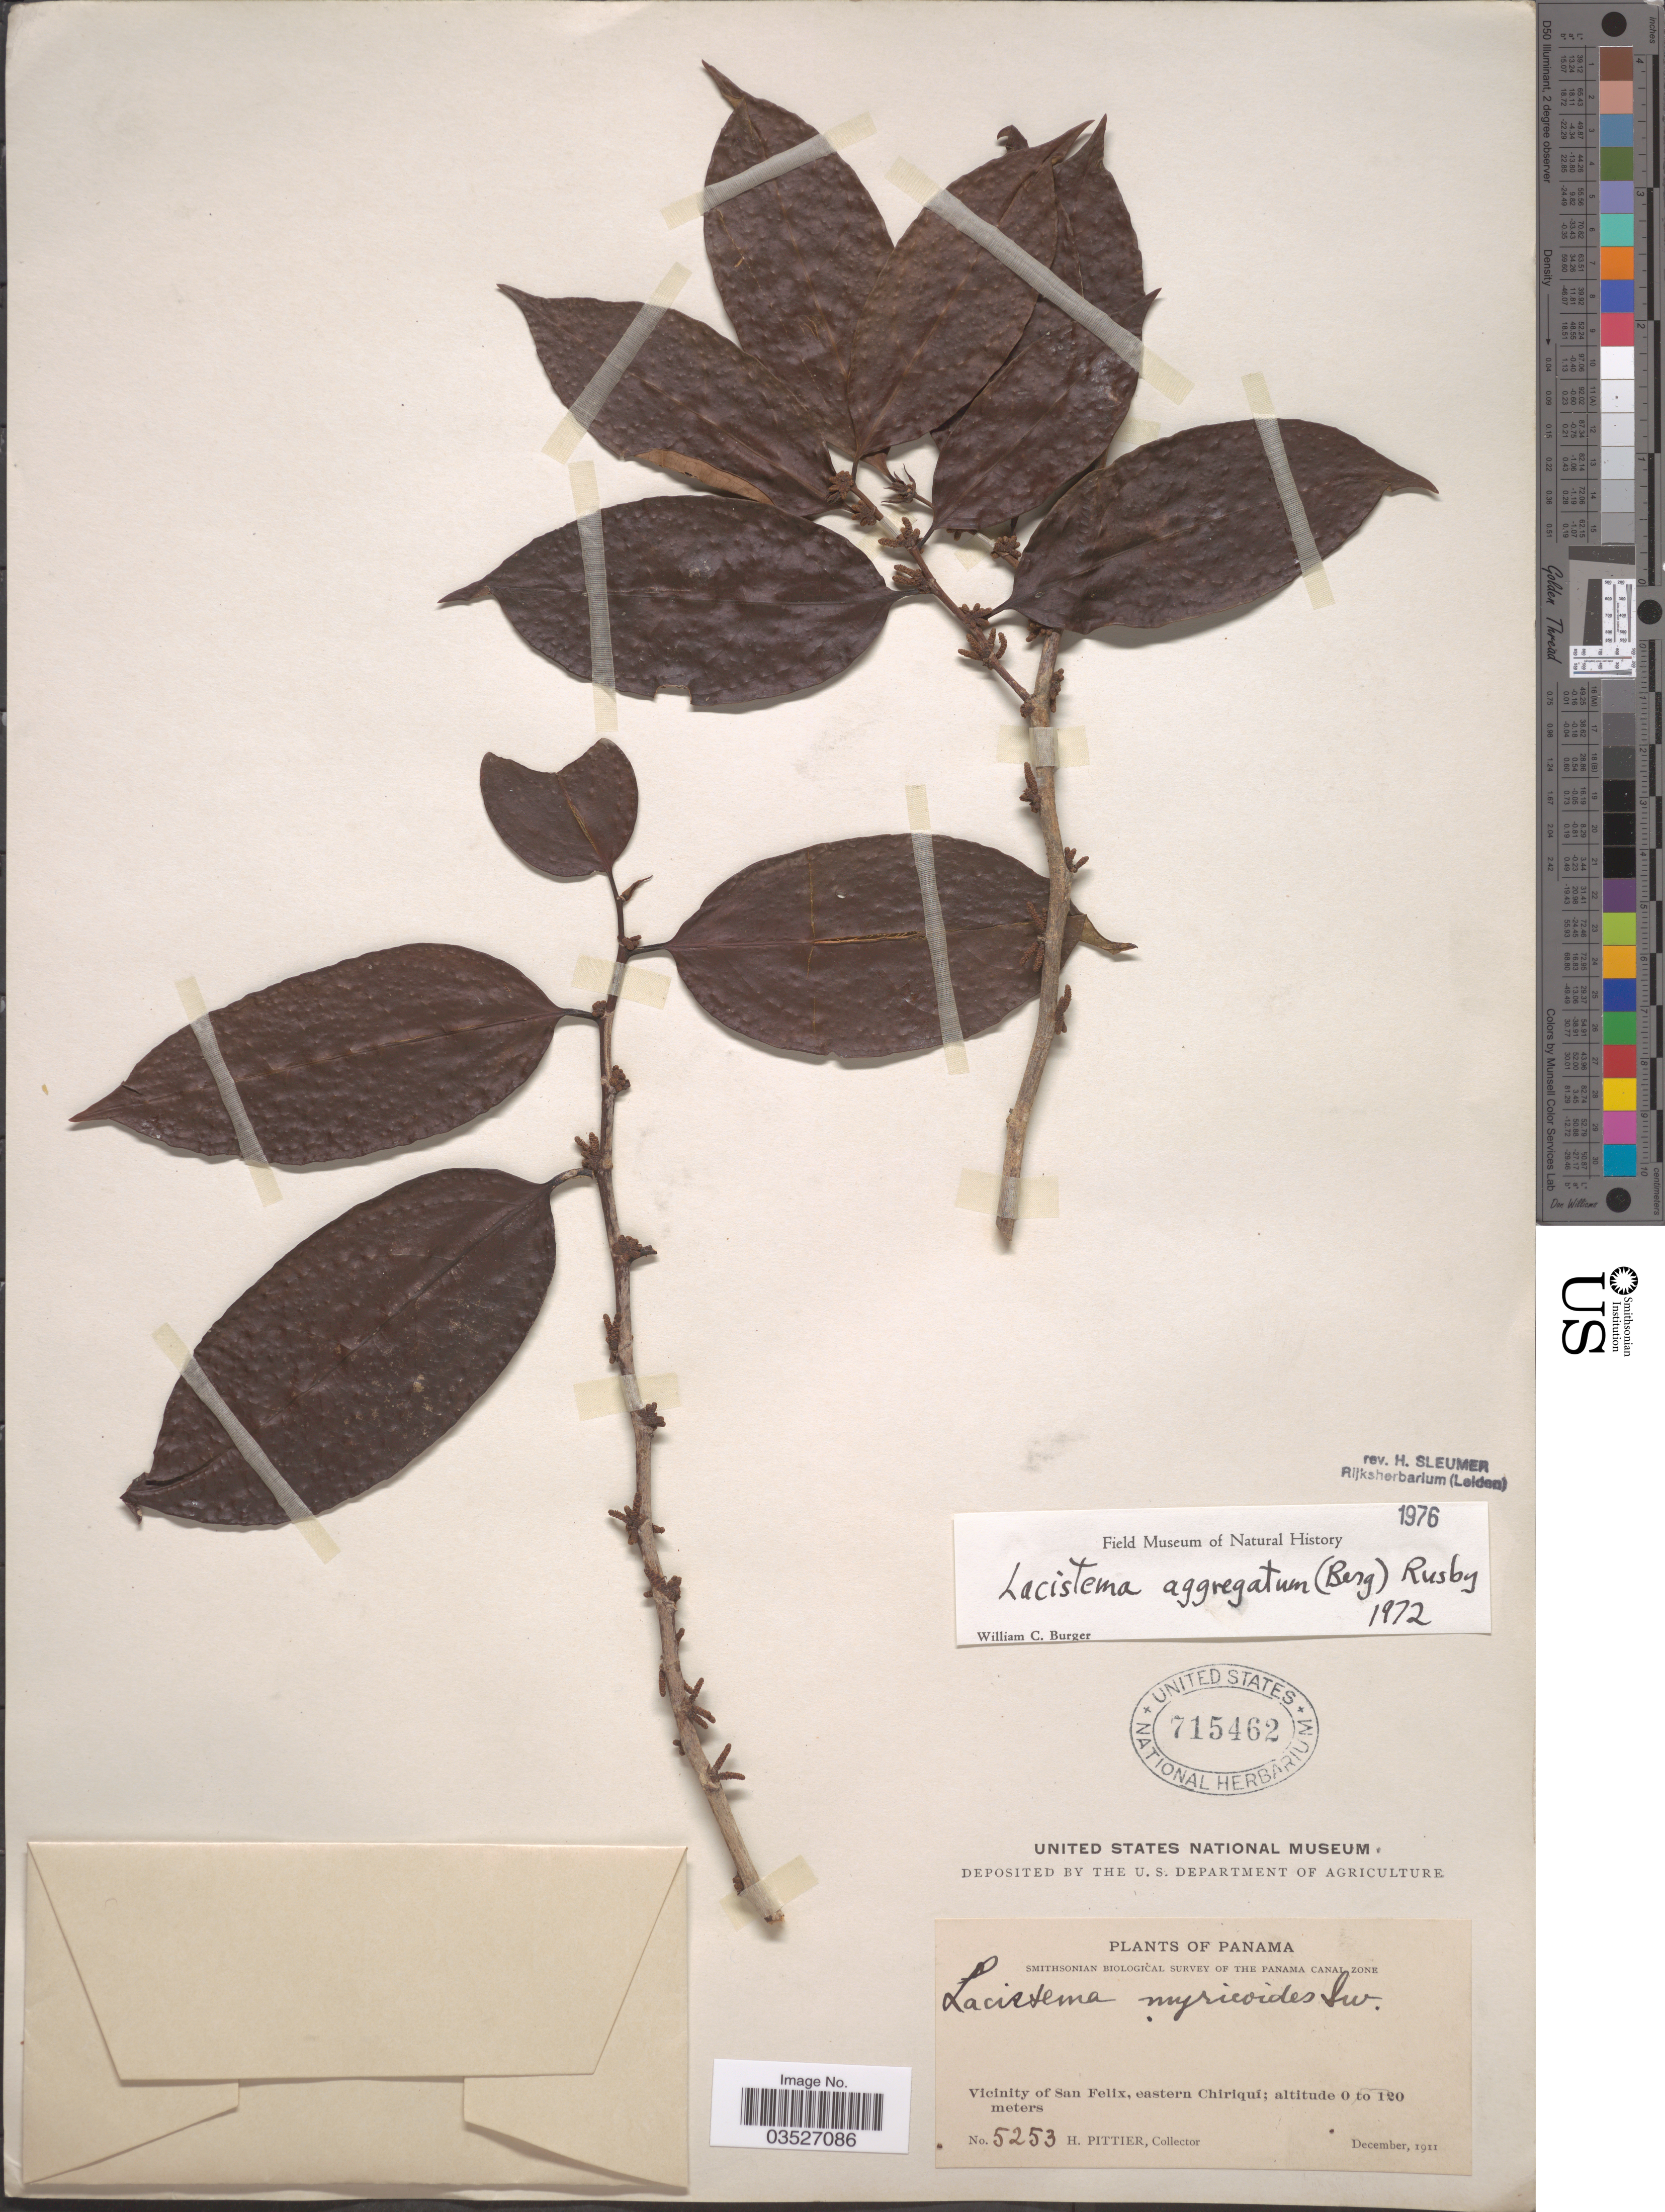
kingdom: Plantae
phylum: Tracheophyta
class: Magnoliopsida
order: Malpighiales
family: Lacistemataceae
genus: Lacistema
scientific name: Lacistema aggregatum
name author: (P.J. Bergius) Rusby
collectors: H. F. Pittier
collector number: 5253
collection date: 1911-12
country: Panama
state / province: Chiriqui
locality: Vicinity of San Felix, eastern Chiriquí.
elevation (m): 0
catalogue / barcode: US 715462